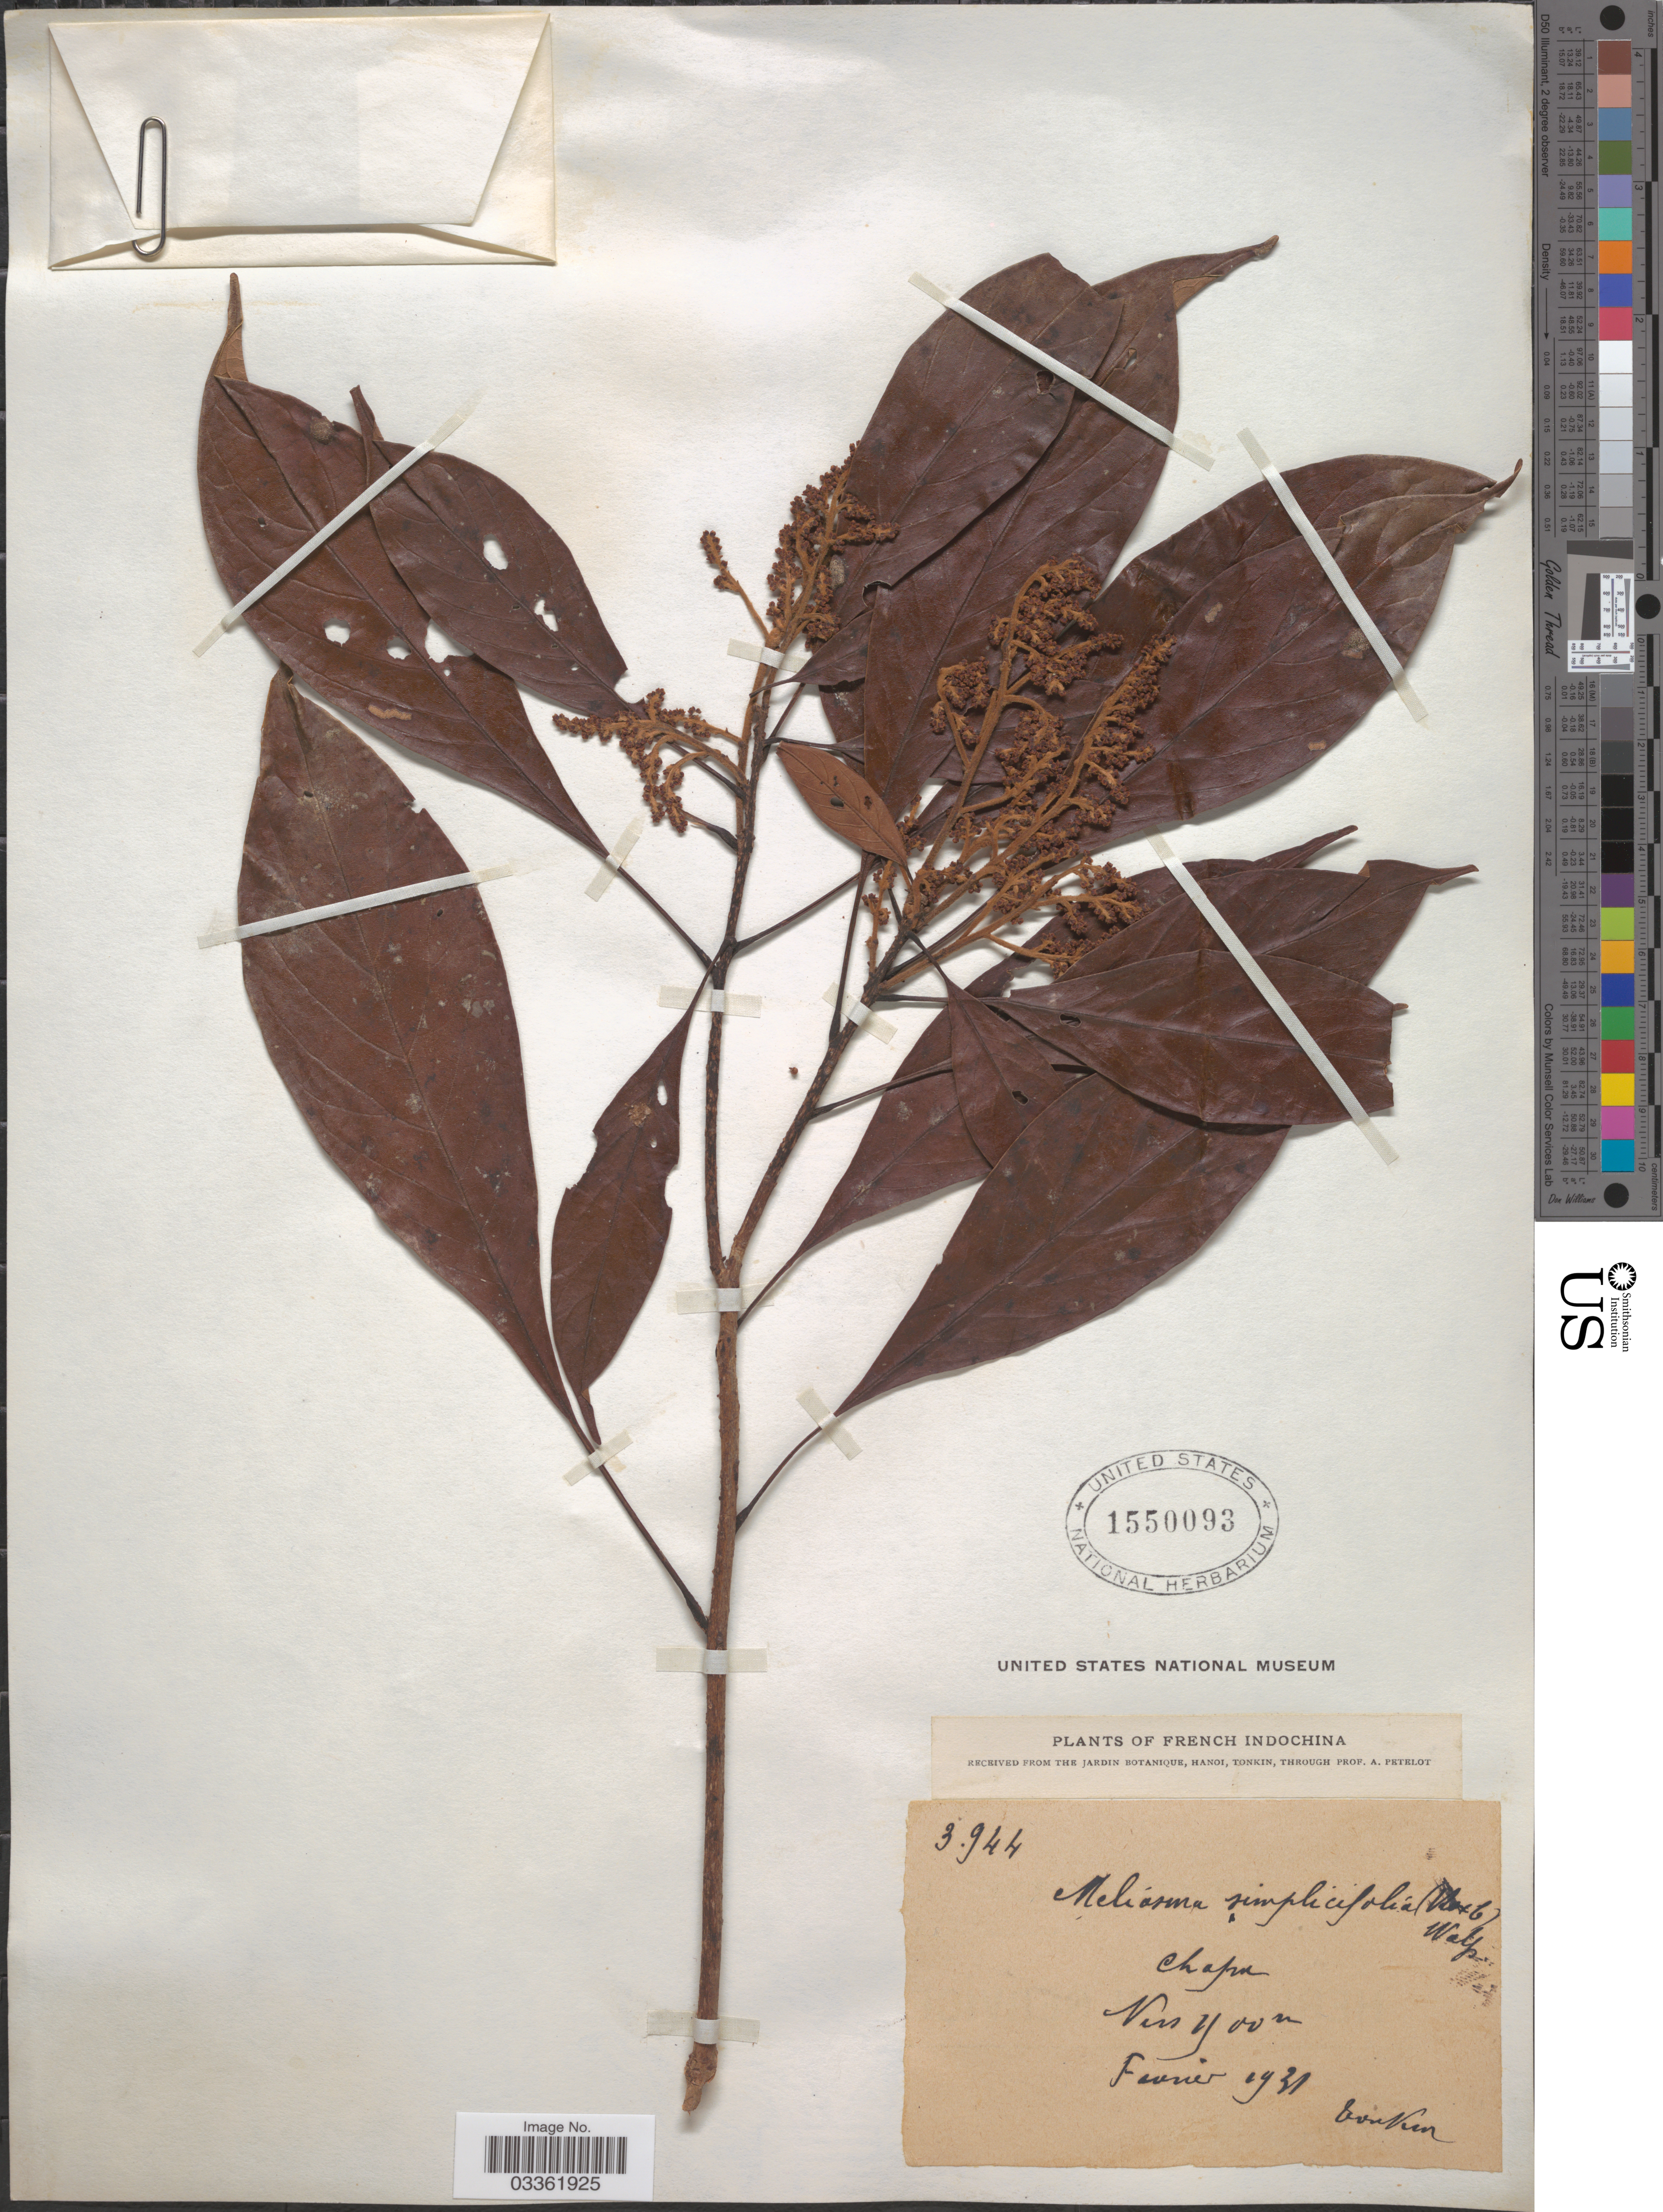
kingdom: Plantae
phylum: Tracheophyta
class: Magnoliopsida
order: Proteales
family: Sabiaceae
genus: Meliosma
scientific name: Meliosma simplicifolia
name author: (Roxb.) Walp.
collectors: A. Petelot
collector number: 3944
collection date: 1931-02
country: Vietnam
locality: French IndoChina, Chapa.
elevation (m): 1500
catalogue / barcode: US 1550093